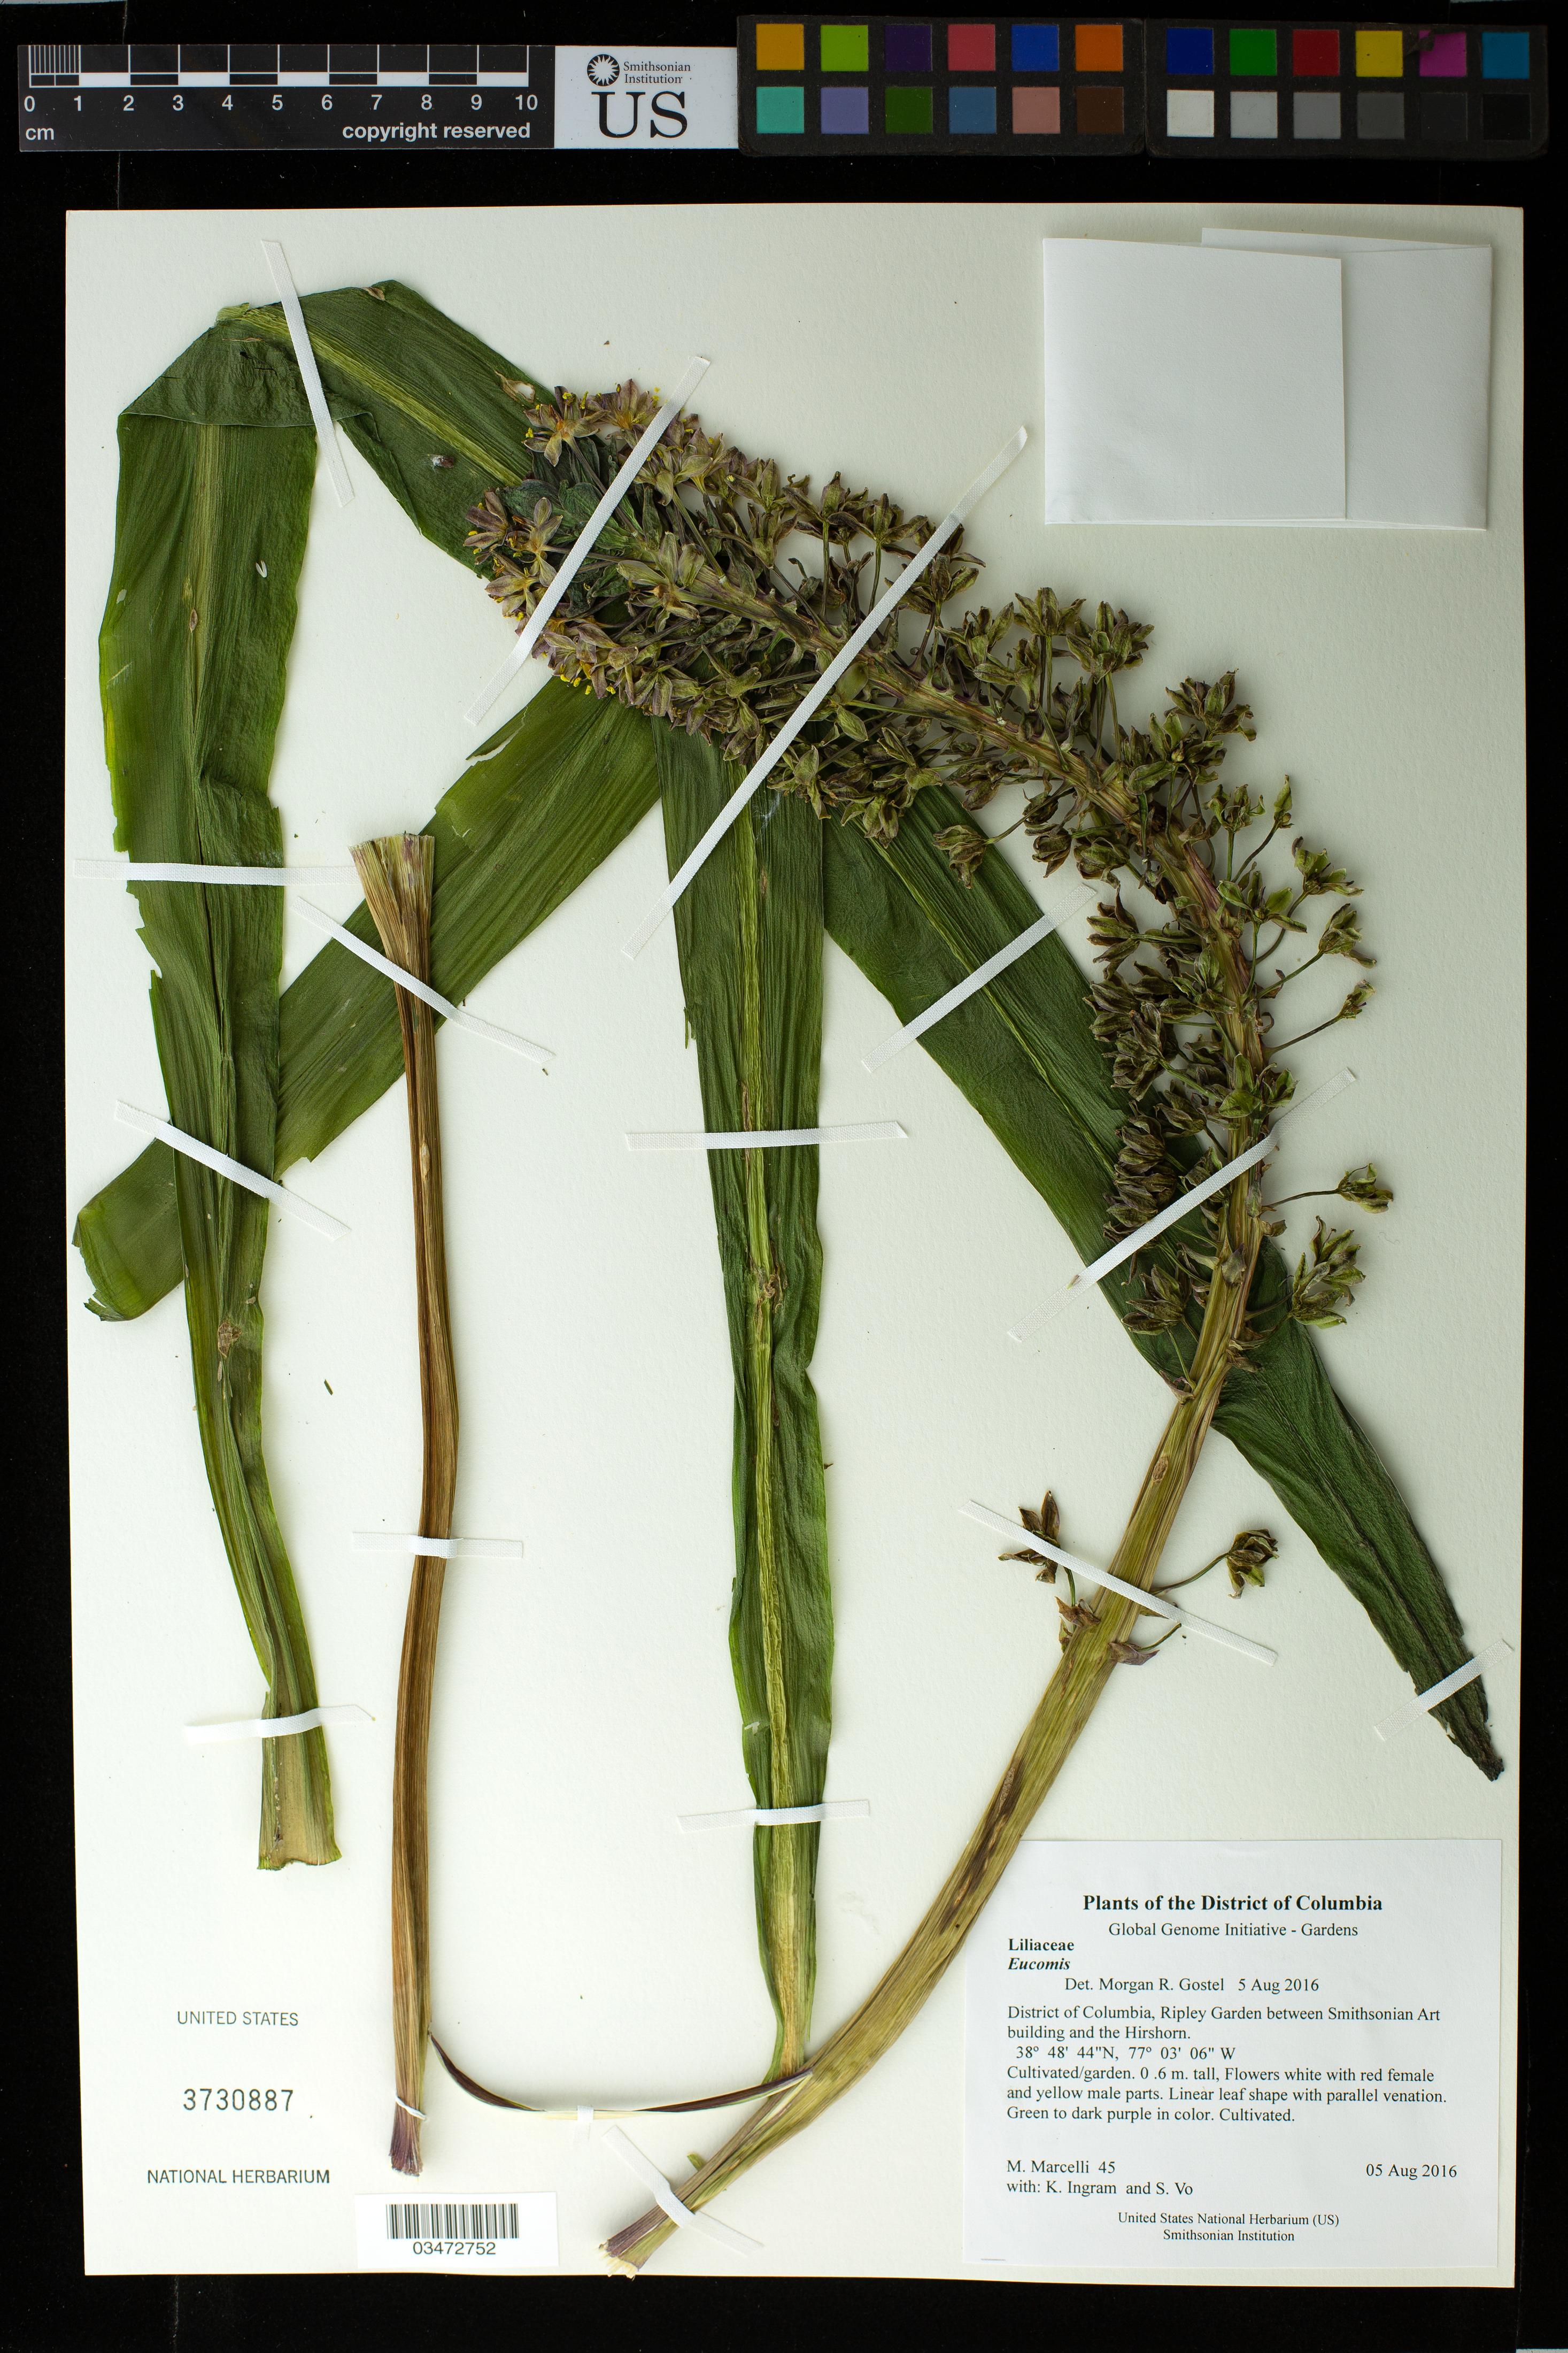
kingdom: Plantae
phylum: Tracheophyta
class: Liliopsida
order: Asparagales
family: Asparagaceae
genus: Eucomis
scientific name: Eucomis sp.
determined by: Gostel, M. R.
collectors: M. Marcelli, K. S. Ingram & S. Vo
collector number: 45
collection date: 2016-08-05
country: United States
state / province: District of Columbia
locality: Ripley Garden between Smithsonian Art building and the Hirshorn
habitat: Cultivated/garden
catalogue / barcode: US 3730887